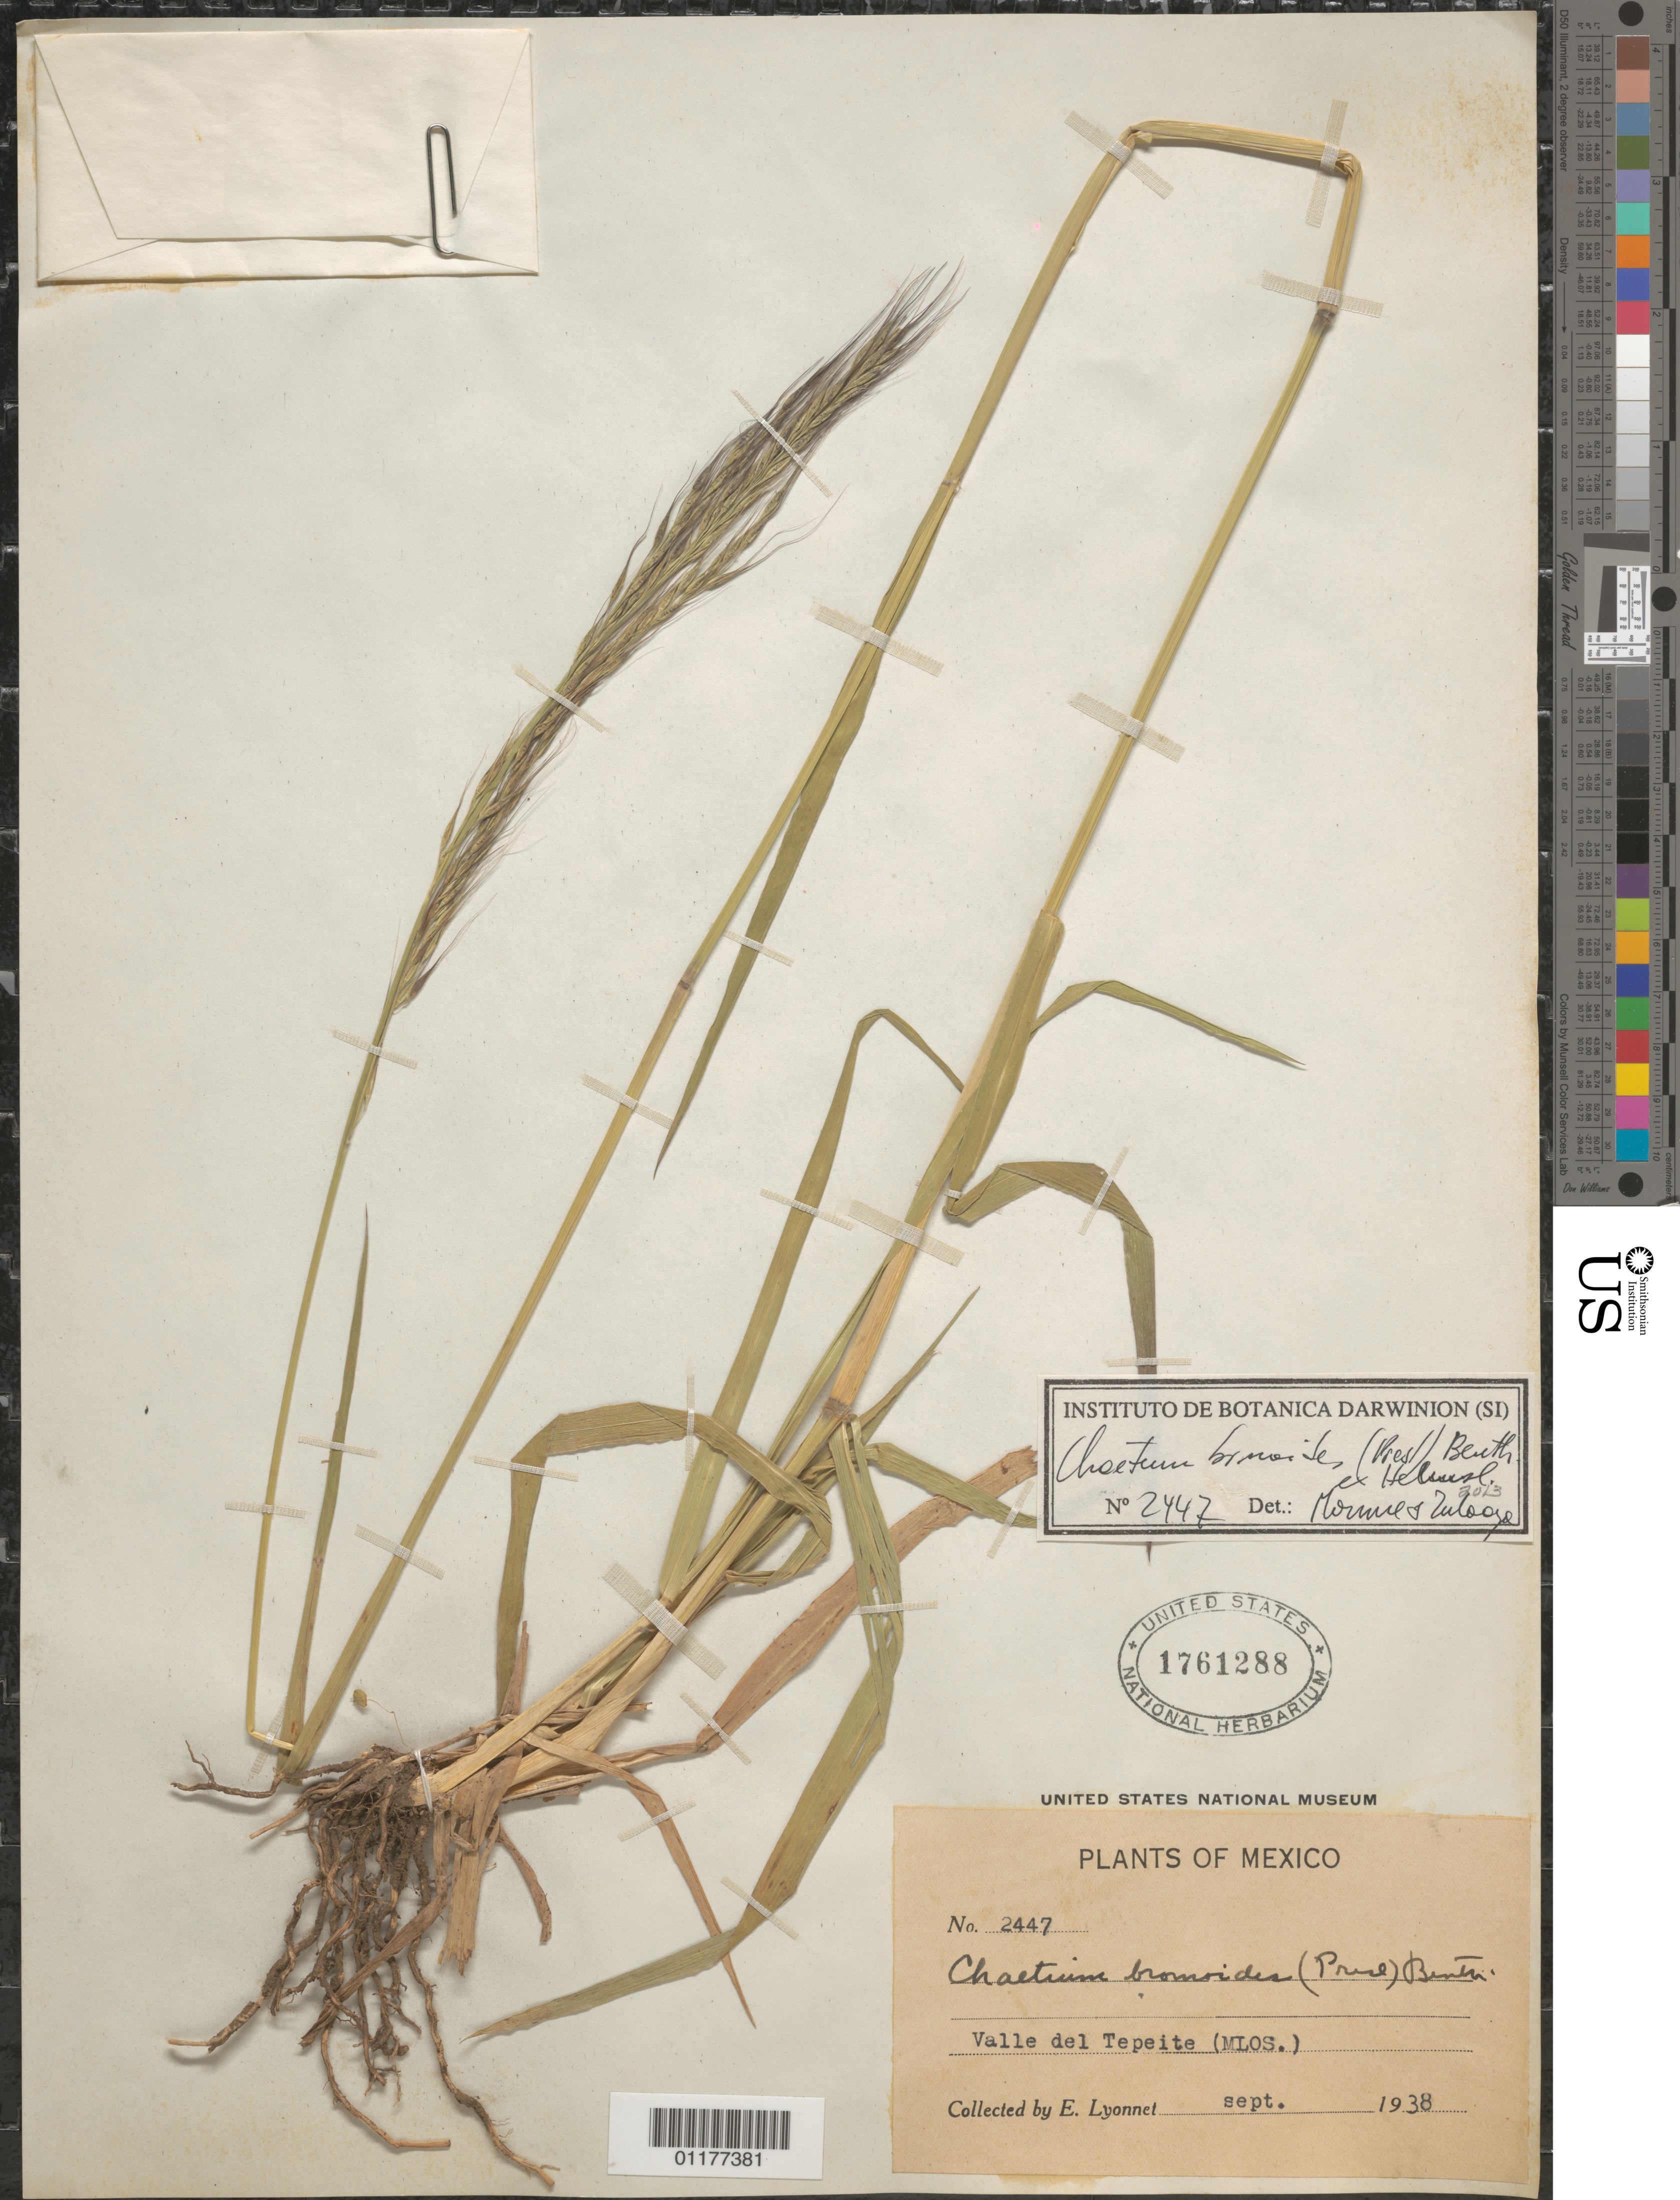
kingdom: Plantae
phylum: Tracheophyta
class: Liliopsida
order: Poales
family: Poaceae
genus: Chaetium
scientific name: Chaetium bromoides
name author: (J. Presl) Benth. ex Hemsl.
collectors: Bro. E. Lyonnet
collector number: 2447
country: Mexico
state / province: Morelos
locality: Valle del Tepeite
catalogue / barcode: US 1761288